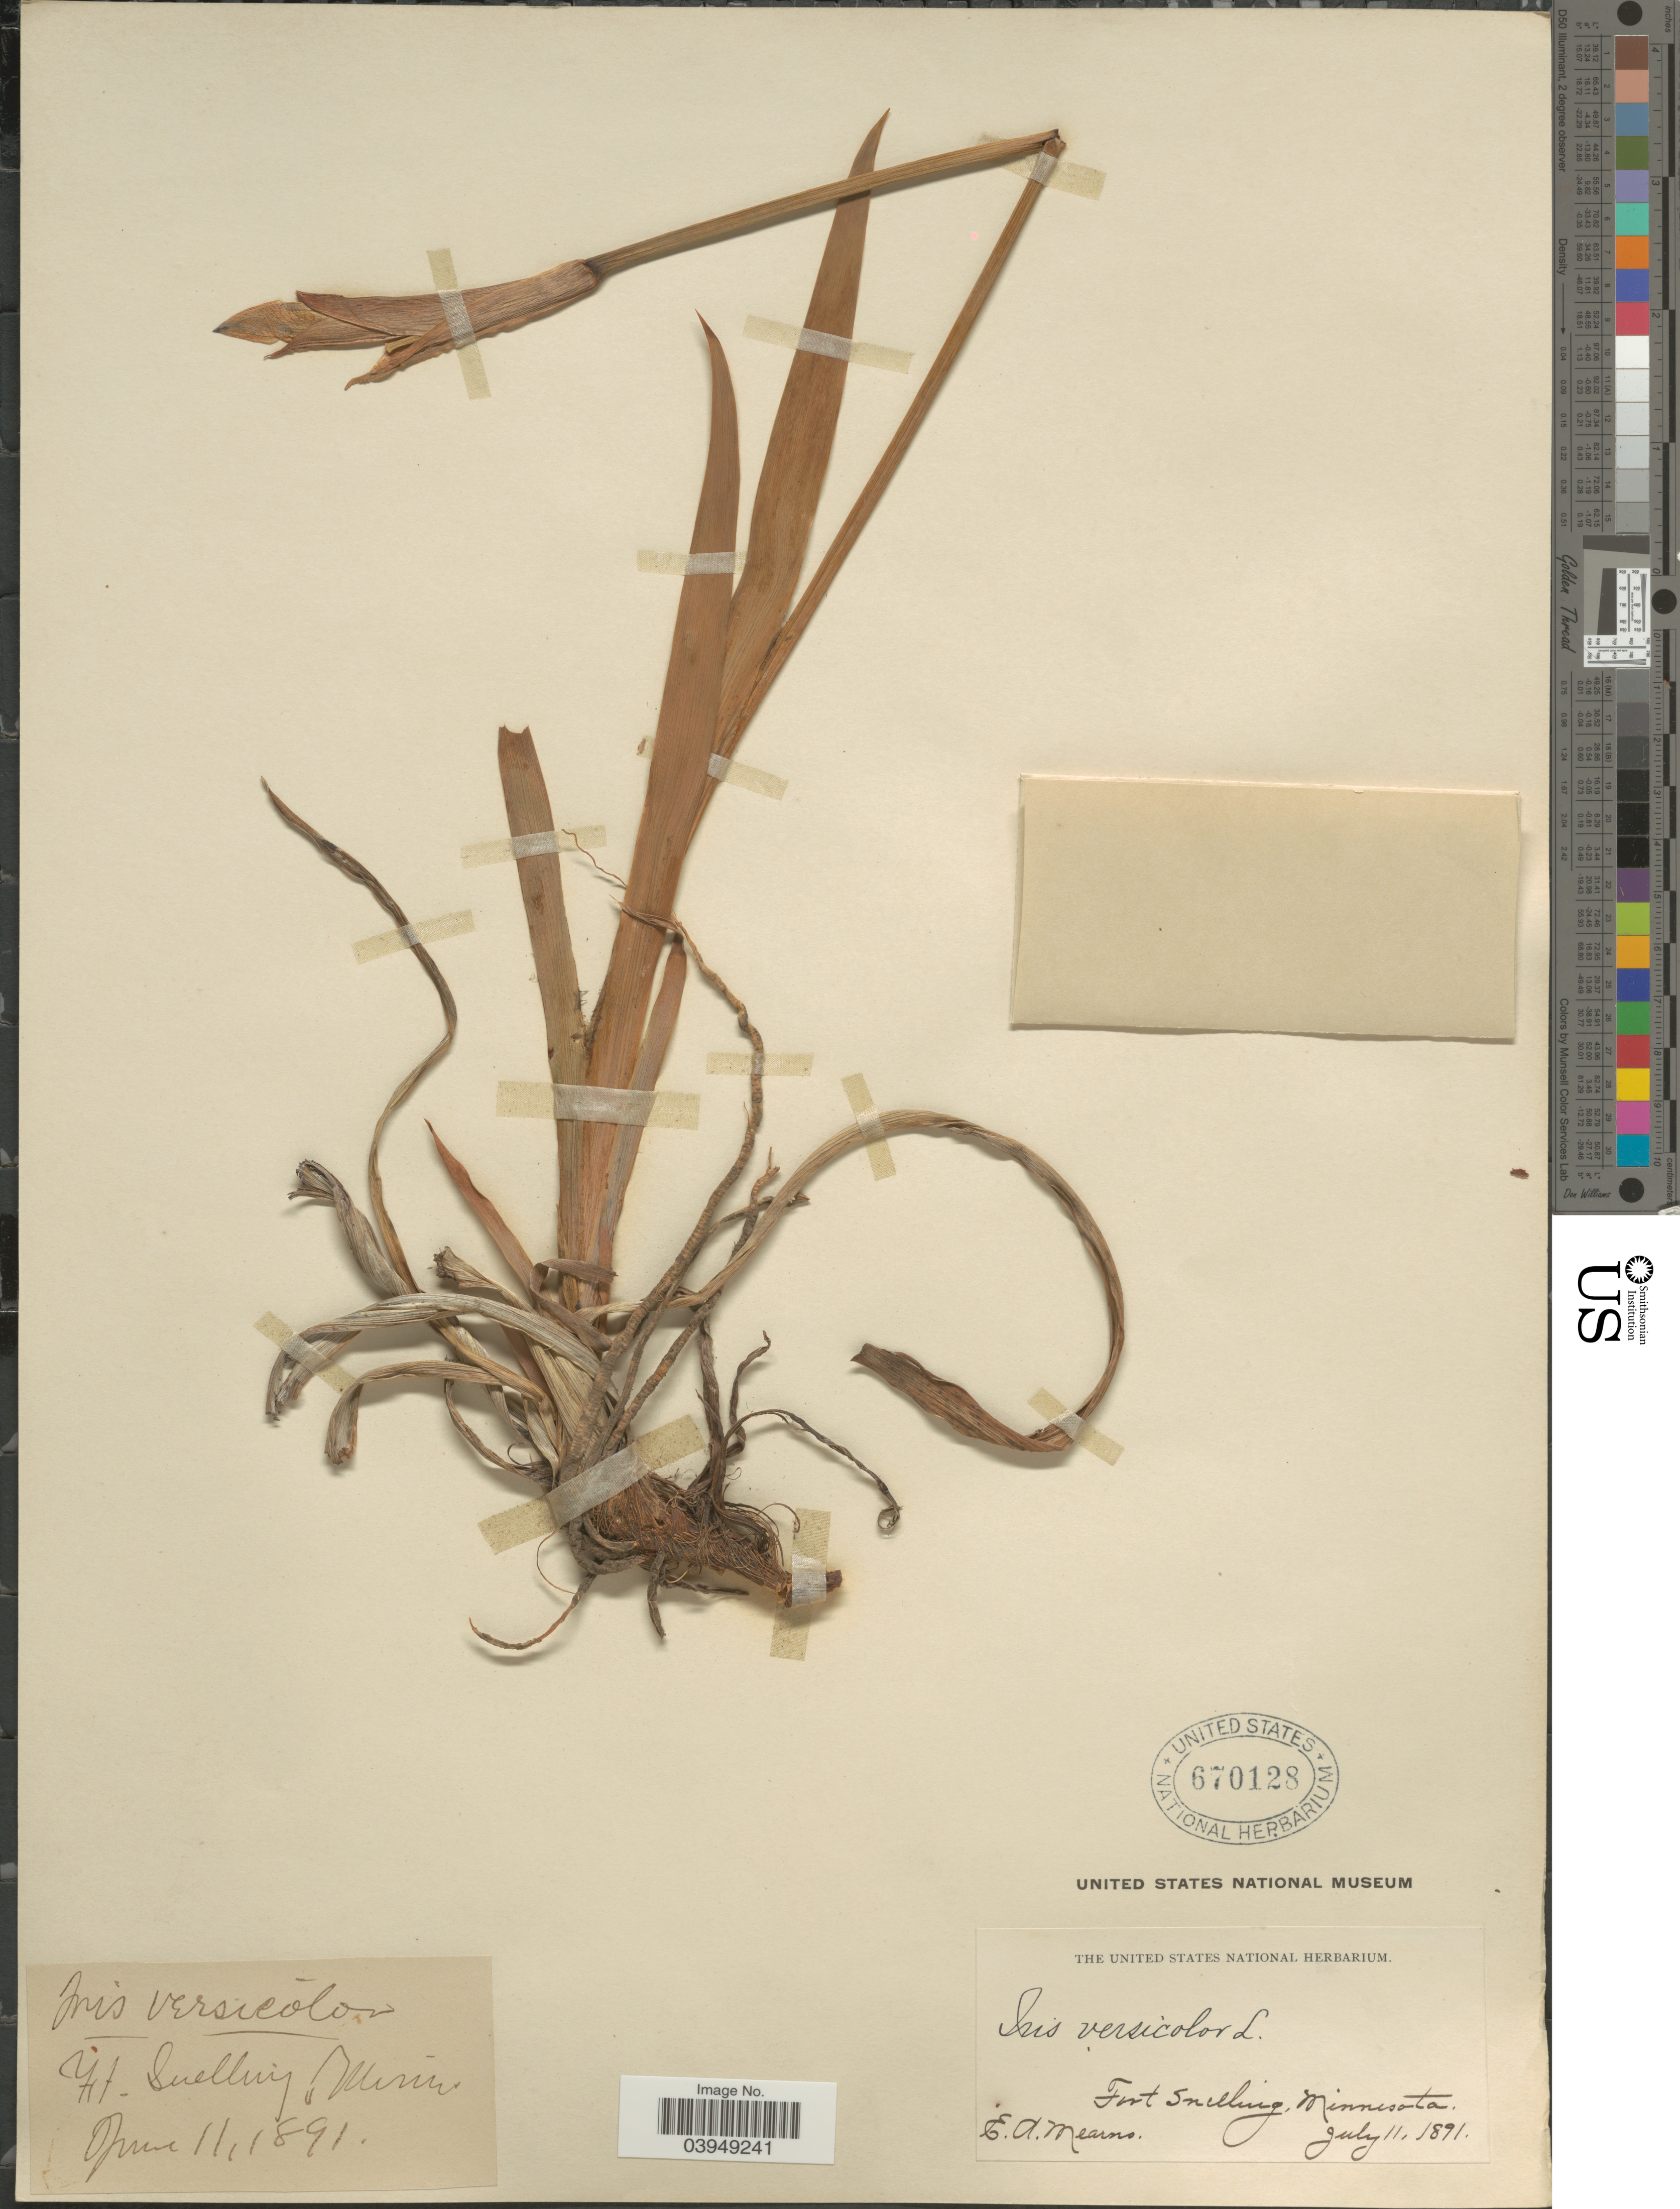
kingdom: Plantae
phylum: Tracheophyta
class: Liliopsida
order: Asparagales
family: Iridaceae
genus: Iris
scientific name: Iris versicolor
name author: L.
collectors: E. A. Mearns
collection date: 1891-06-11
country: United States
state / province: Minnesota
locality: Fort Snelling.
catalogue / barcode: US 670128